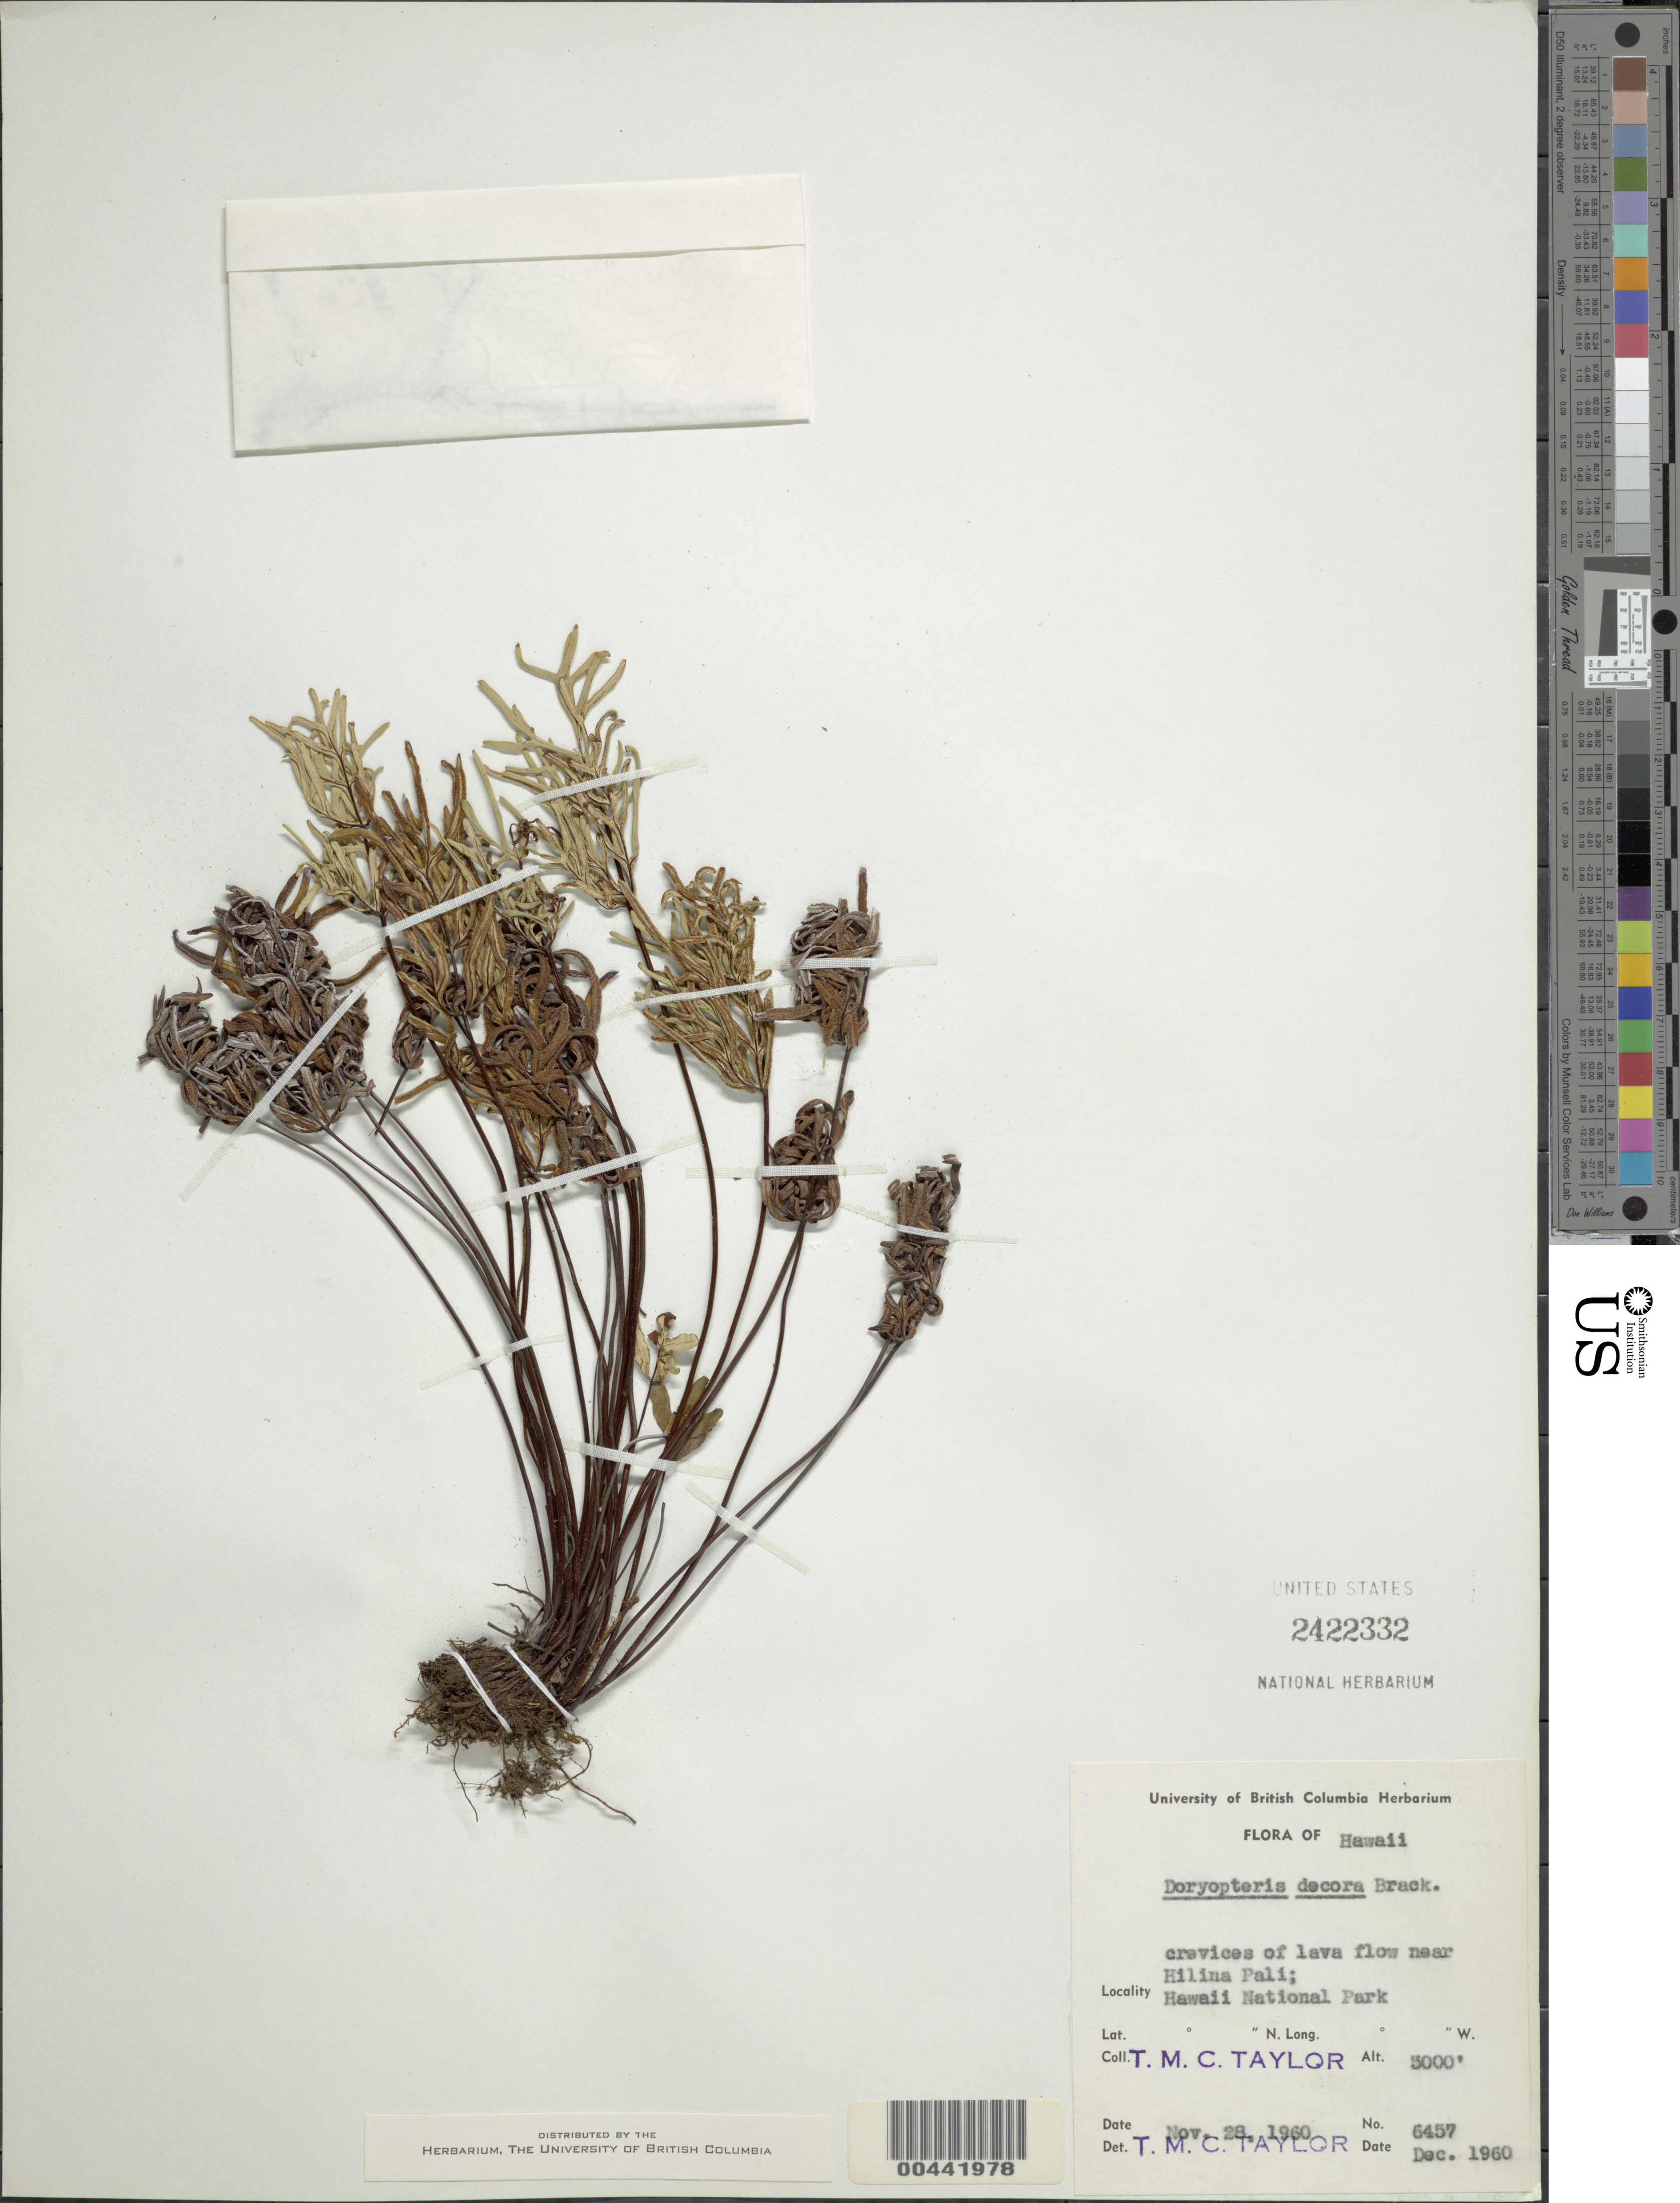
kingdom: Plantae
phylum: Tracheophyta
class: Polypodiopsida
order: Polypodiales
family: Pteridaceae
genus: Doryopteris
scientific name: Doryopteris decora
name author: Brack.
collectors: T. M. C. Taylor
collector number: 6457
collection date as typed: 28 Nov 1960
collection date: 1960-11-28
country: United States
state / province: Hawaii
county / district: Hawaii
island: Hawaii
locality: Hiliua Pali, Hawaii National Park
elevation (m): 914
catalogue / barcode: US 2422332